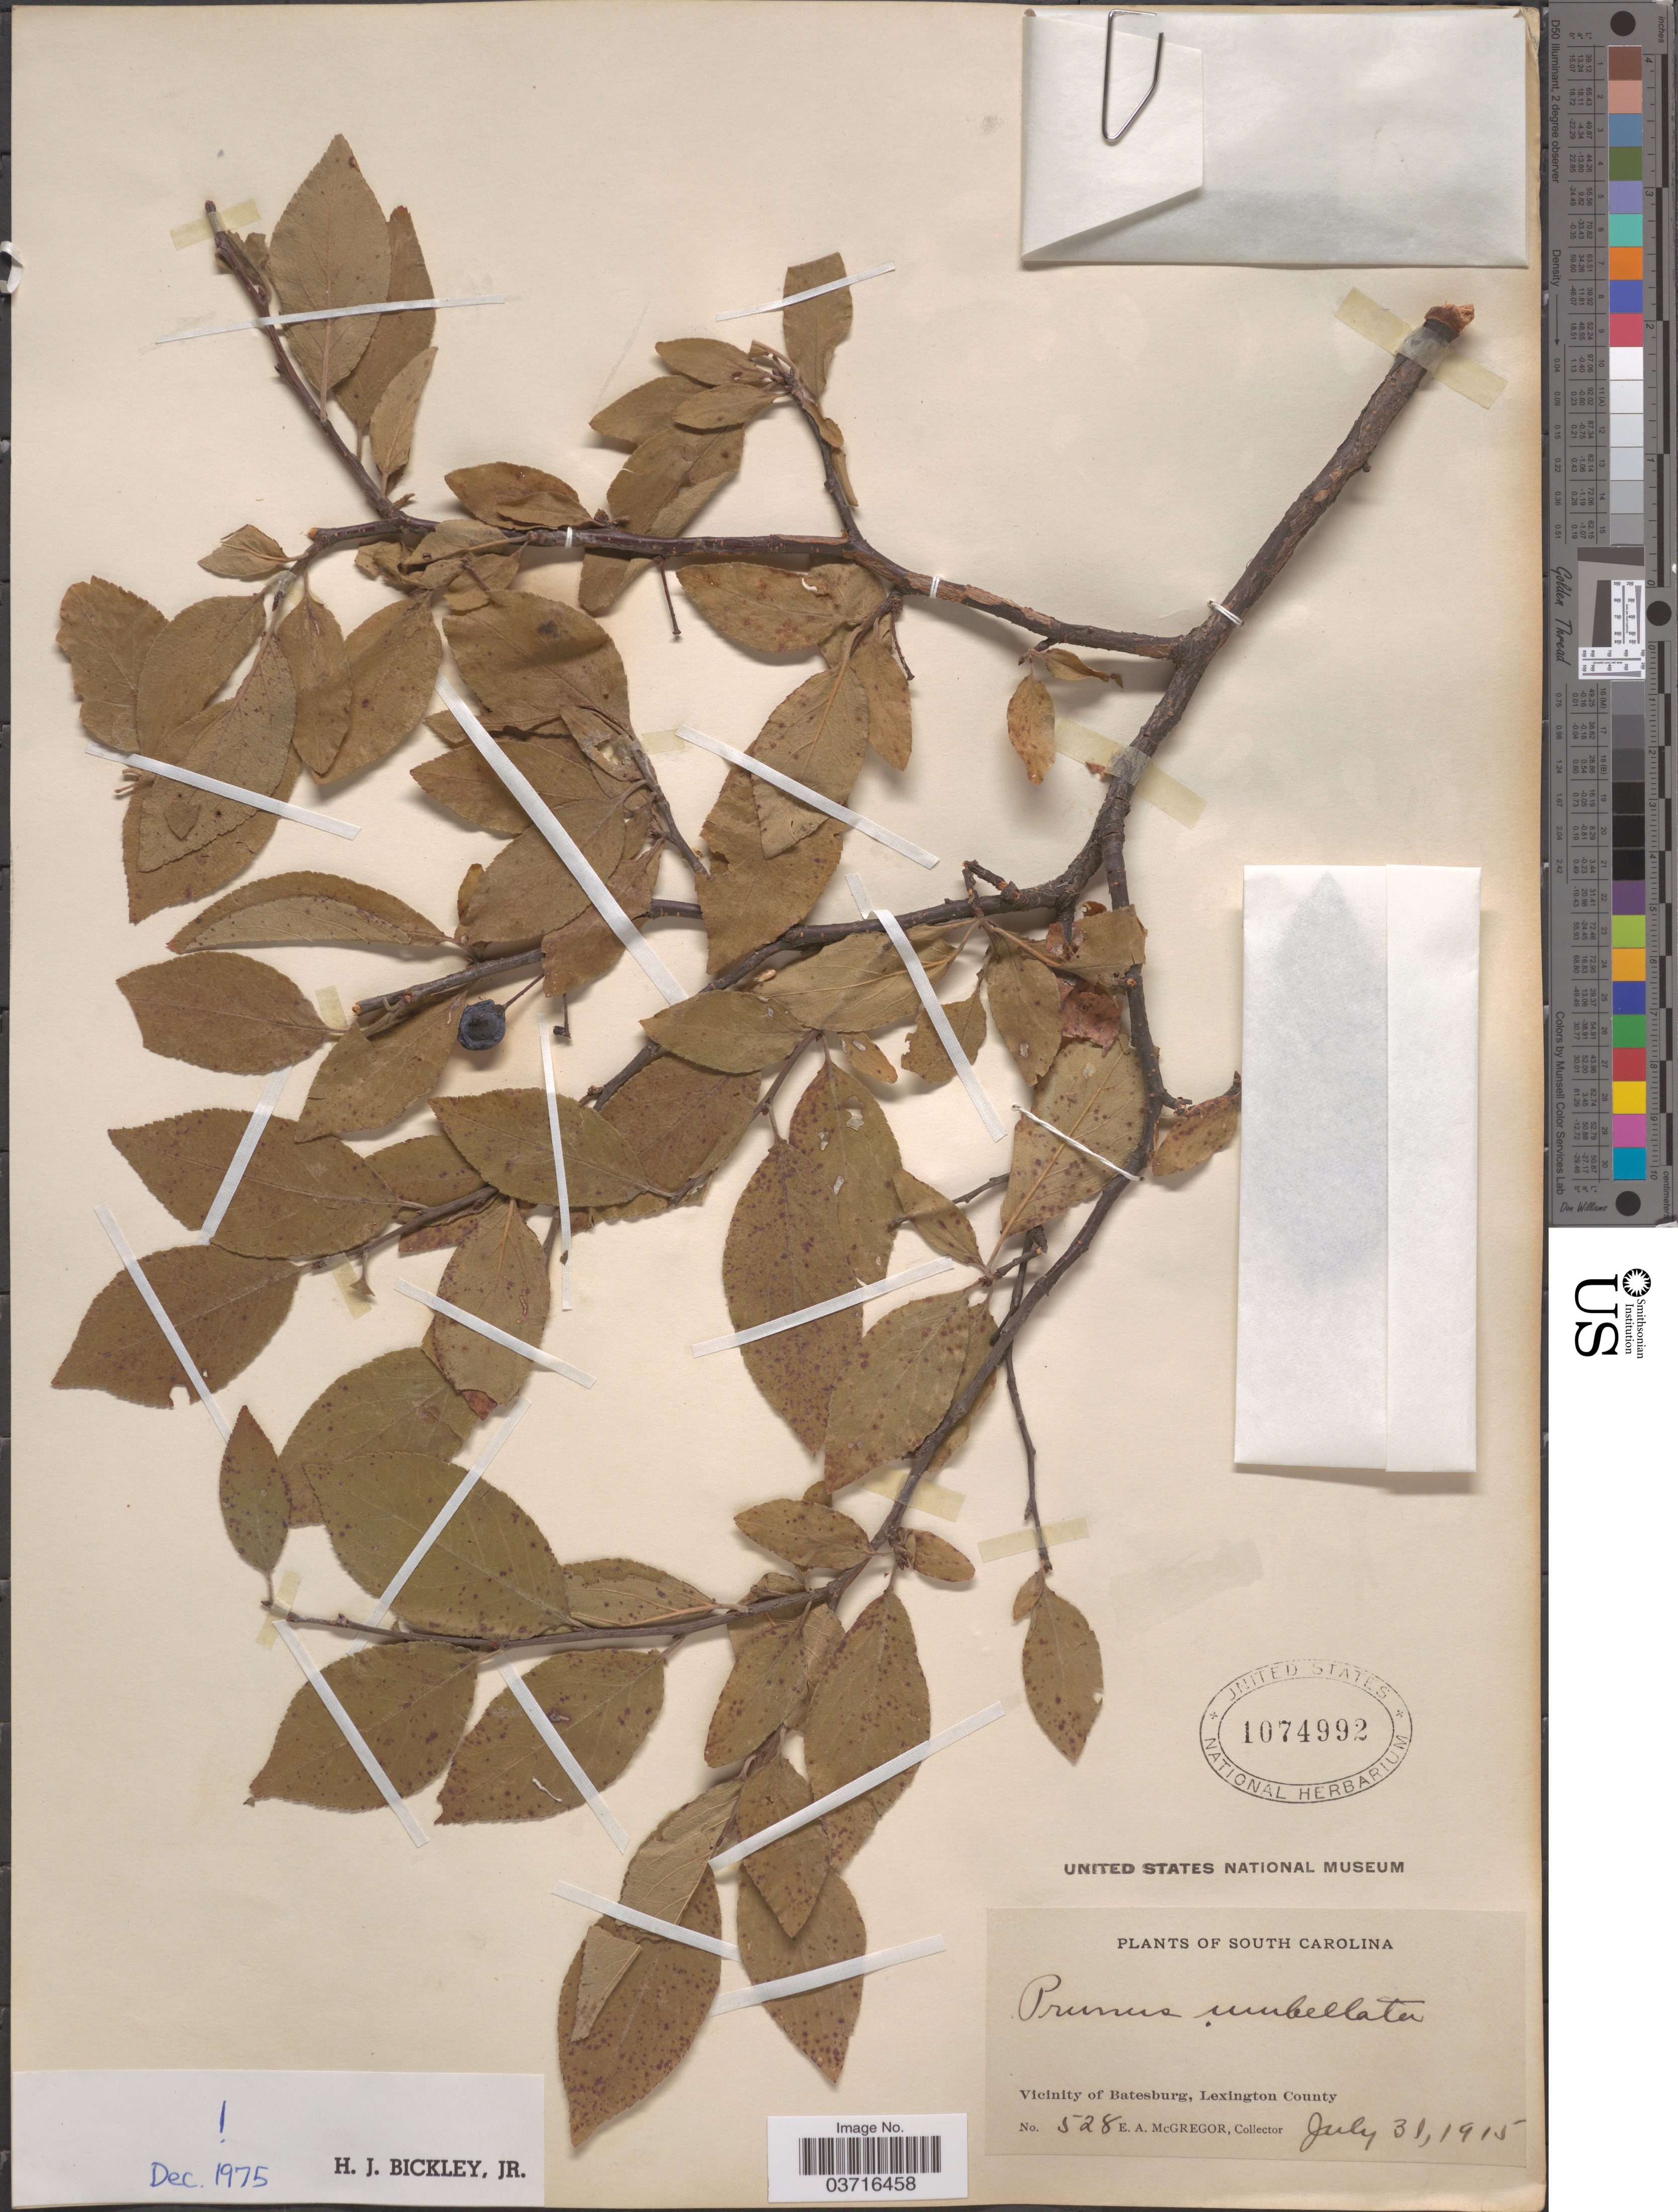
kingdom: Plantae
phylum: Tracheophyta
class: Magnoliopsida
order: Rosales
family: Rosaceae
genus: Prunus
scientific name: Prunus umbellata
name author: Elliott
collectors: E. A. McGregor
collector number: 528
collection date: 1915-07-31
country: United States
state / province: South Carolina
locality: Vicinity of Batesburg, Lexington County.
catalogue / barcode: US 1074992